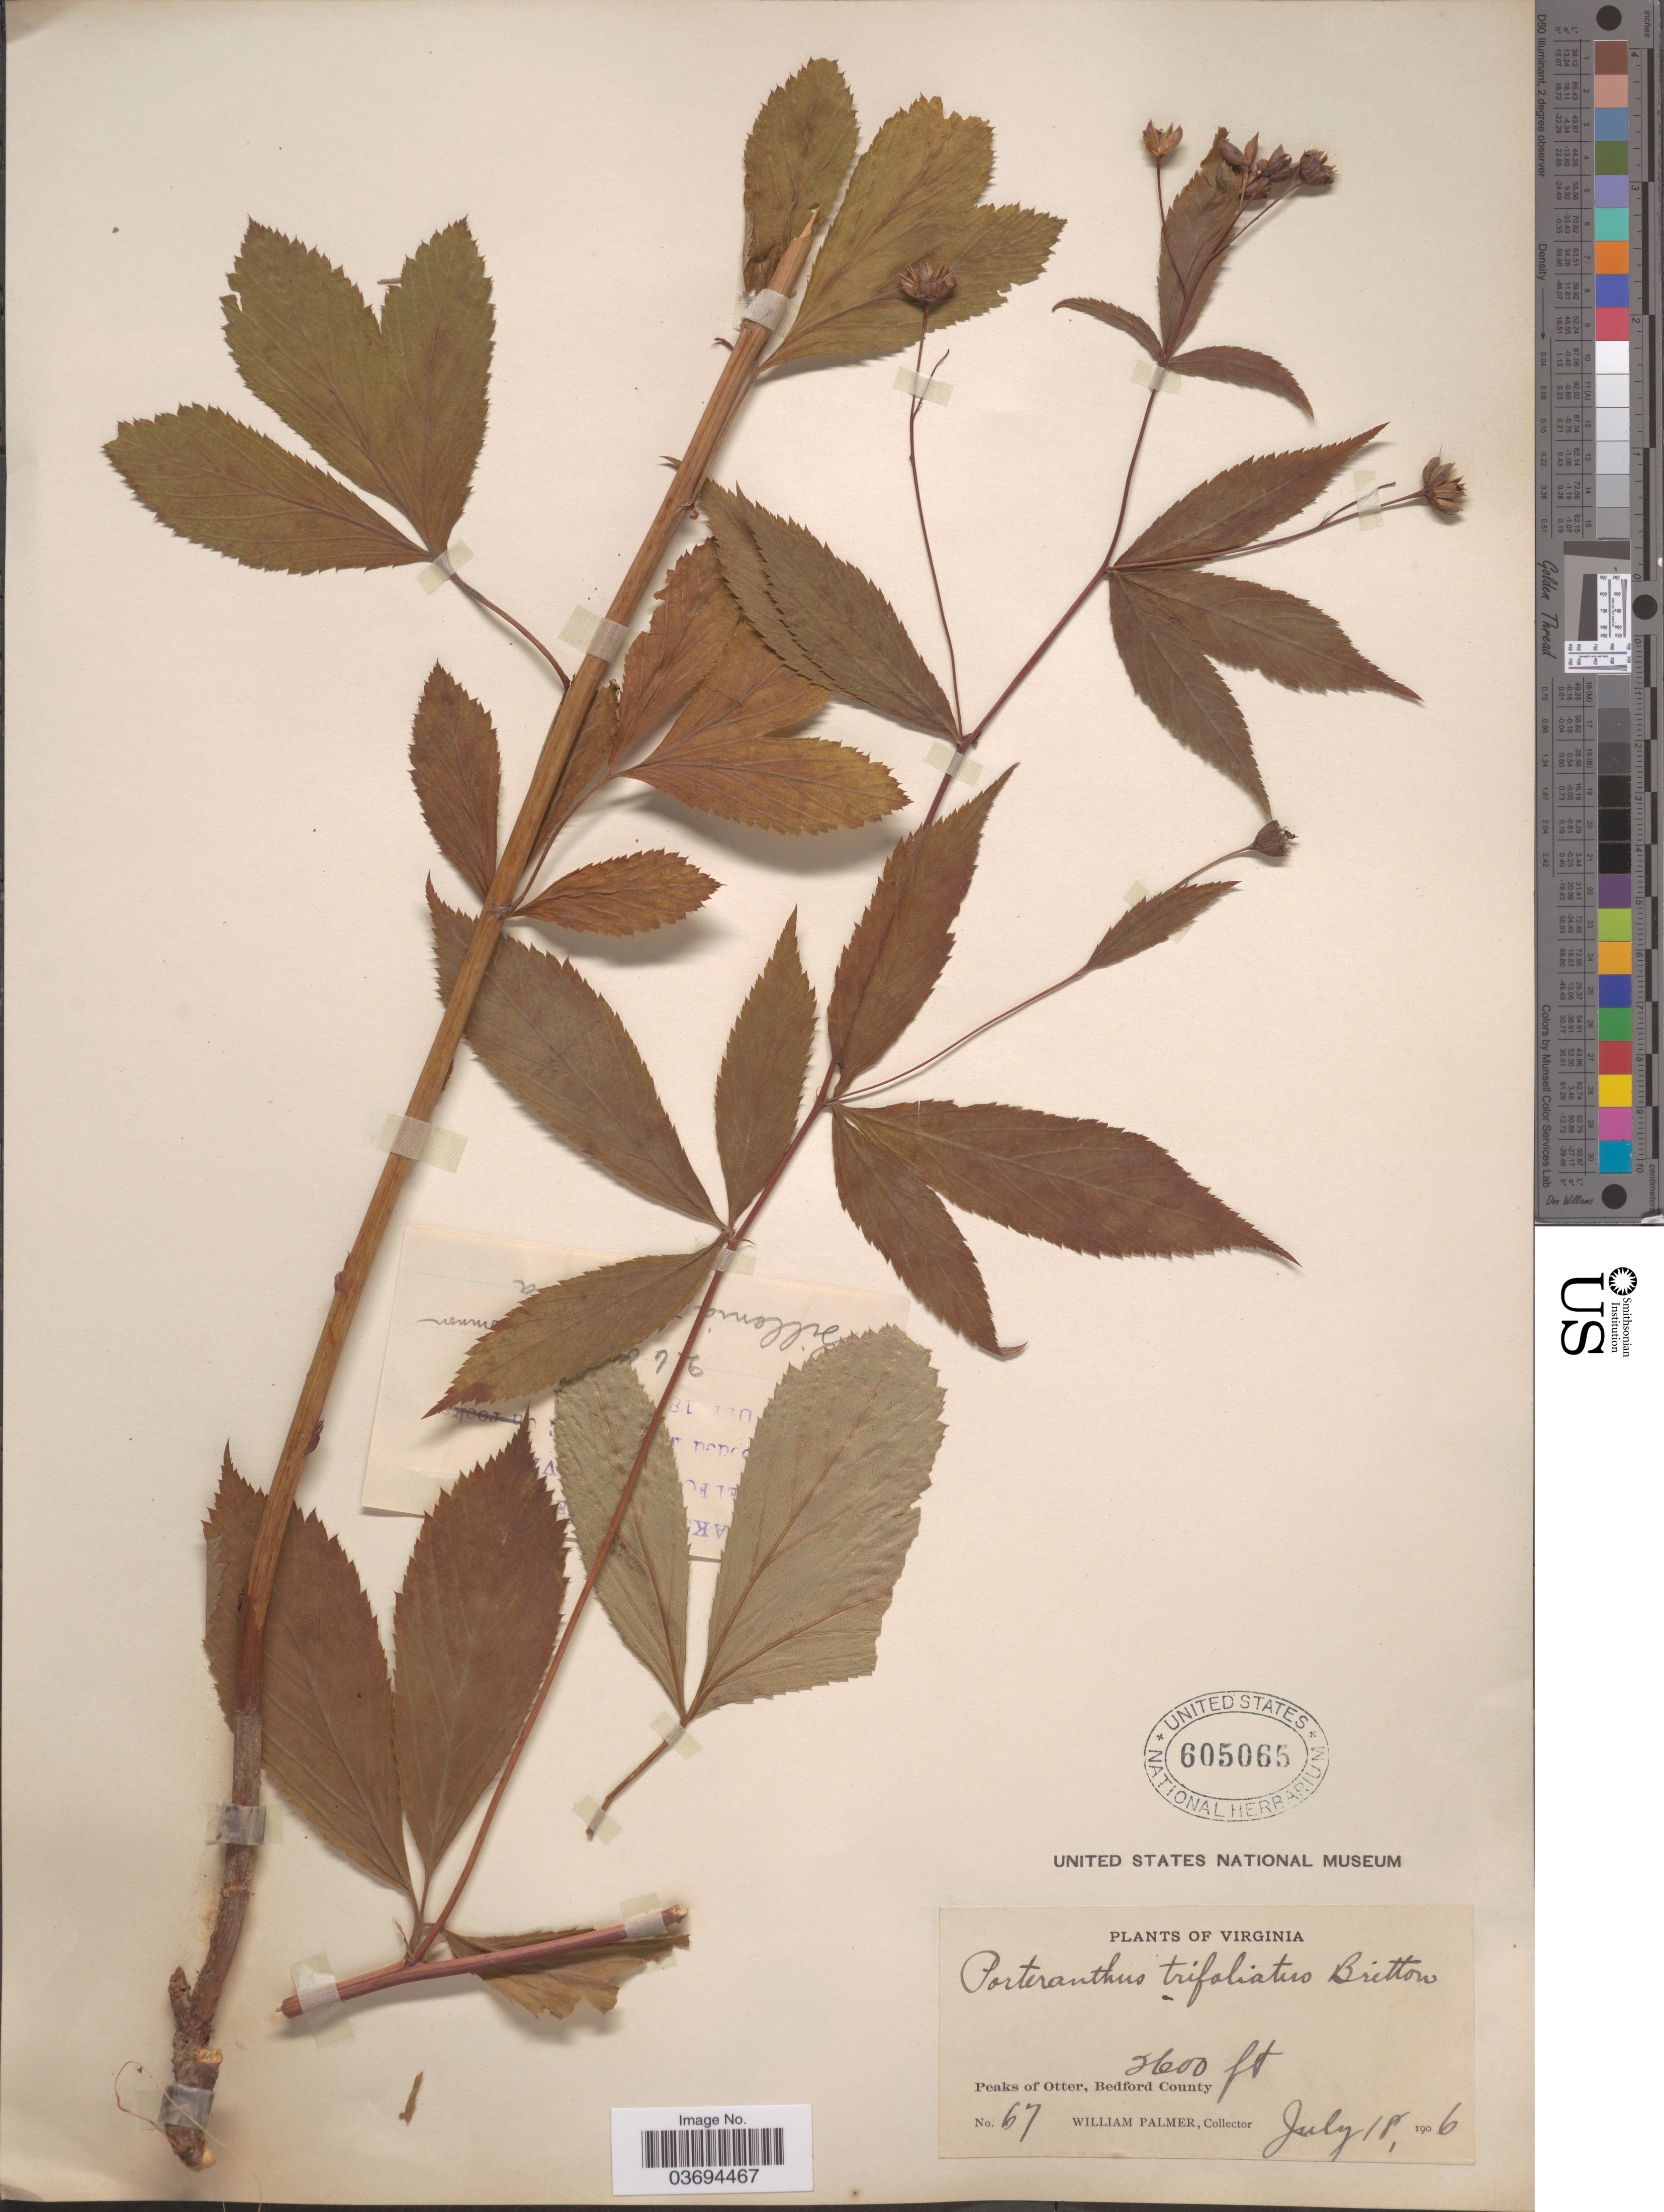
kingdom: Plantae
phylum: Tracheophyta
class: Magnoliopsida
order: Rosales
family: Rosaceae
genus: Gillenia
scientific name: Gillenia trifoliata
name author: (L.) Moench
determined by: Strong, Mark T., (BOT), Smithsonian Institution - National Museum of Natural History (UNITED STATES)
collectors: W. Palmer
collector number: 67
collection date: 1906-07-18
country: United States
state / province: Virginia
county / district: Bedford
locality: Peak of Otter, Bedford County.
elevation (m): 792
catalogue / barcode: US 605065